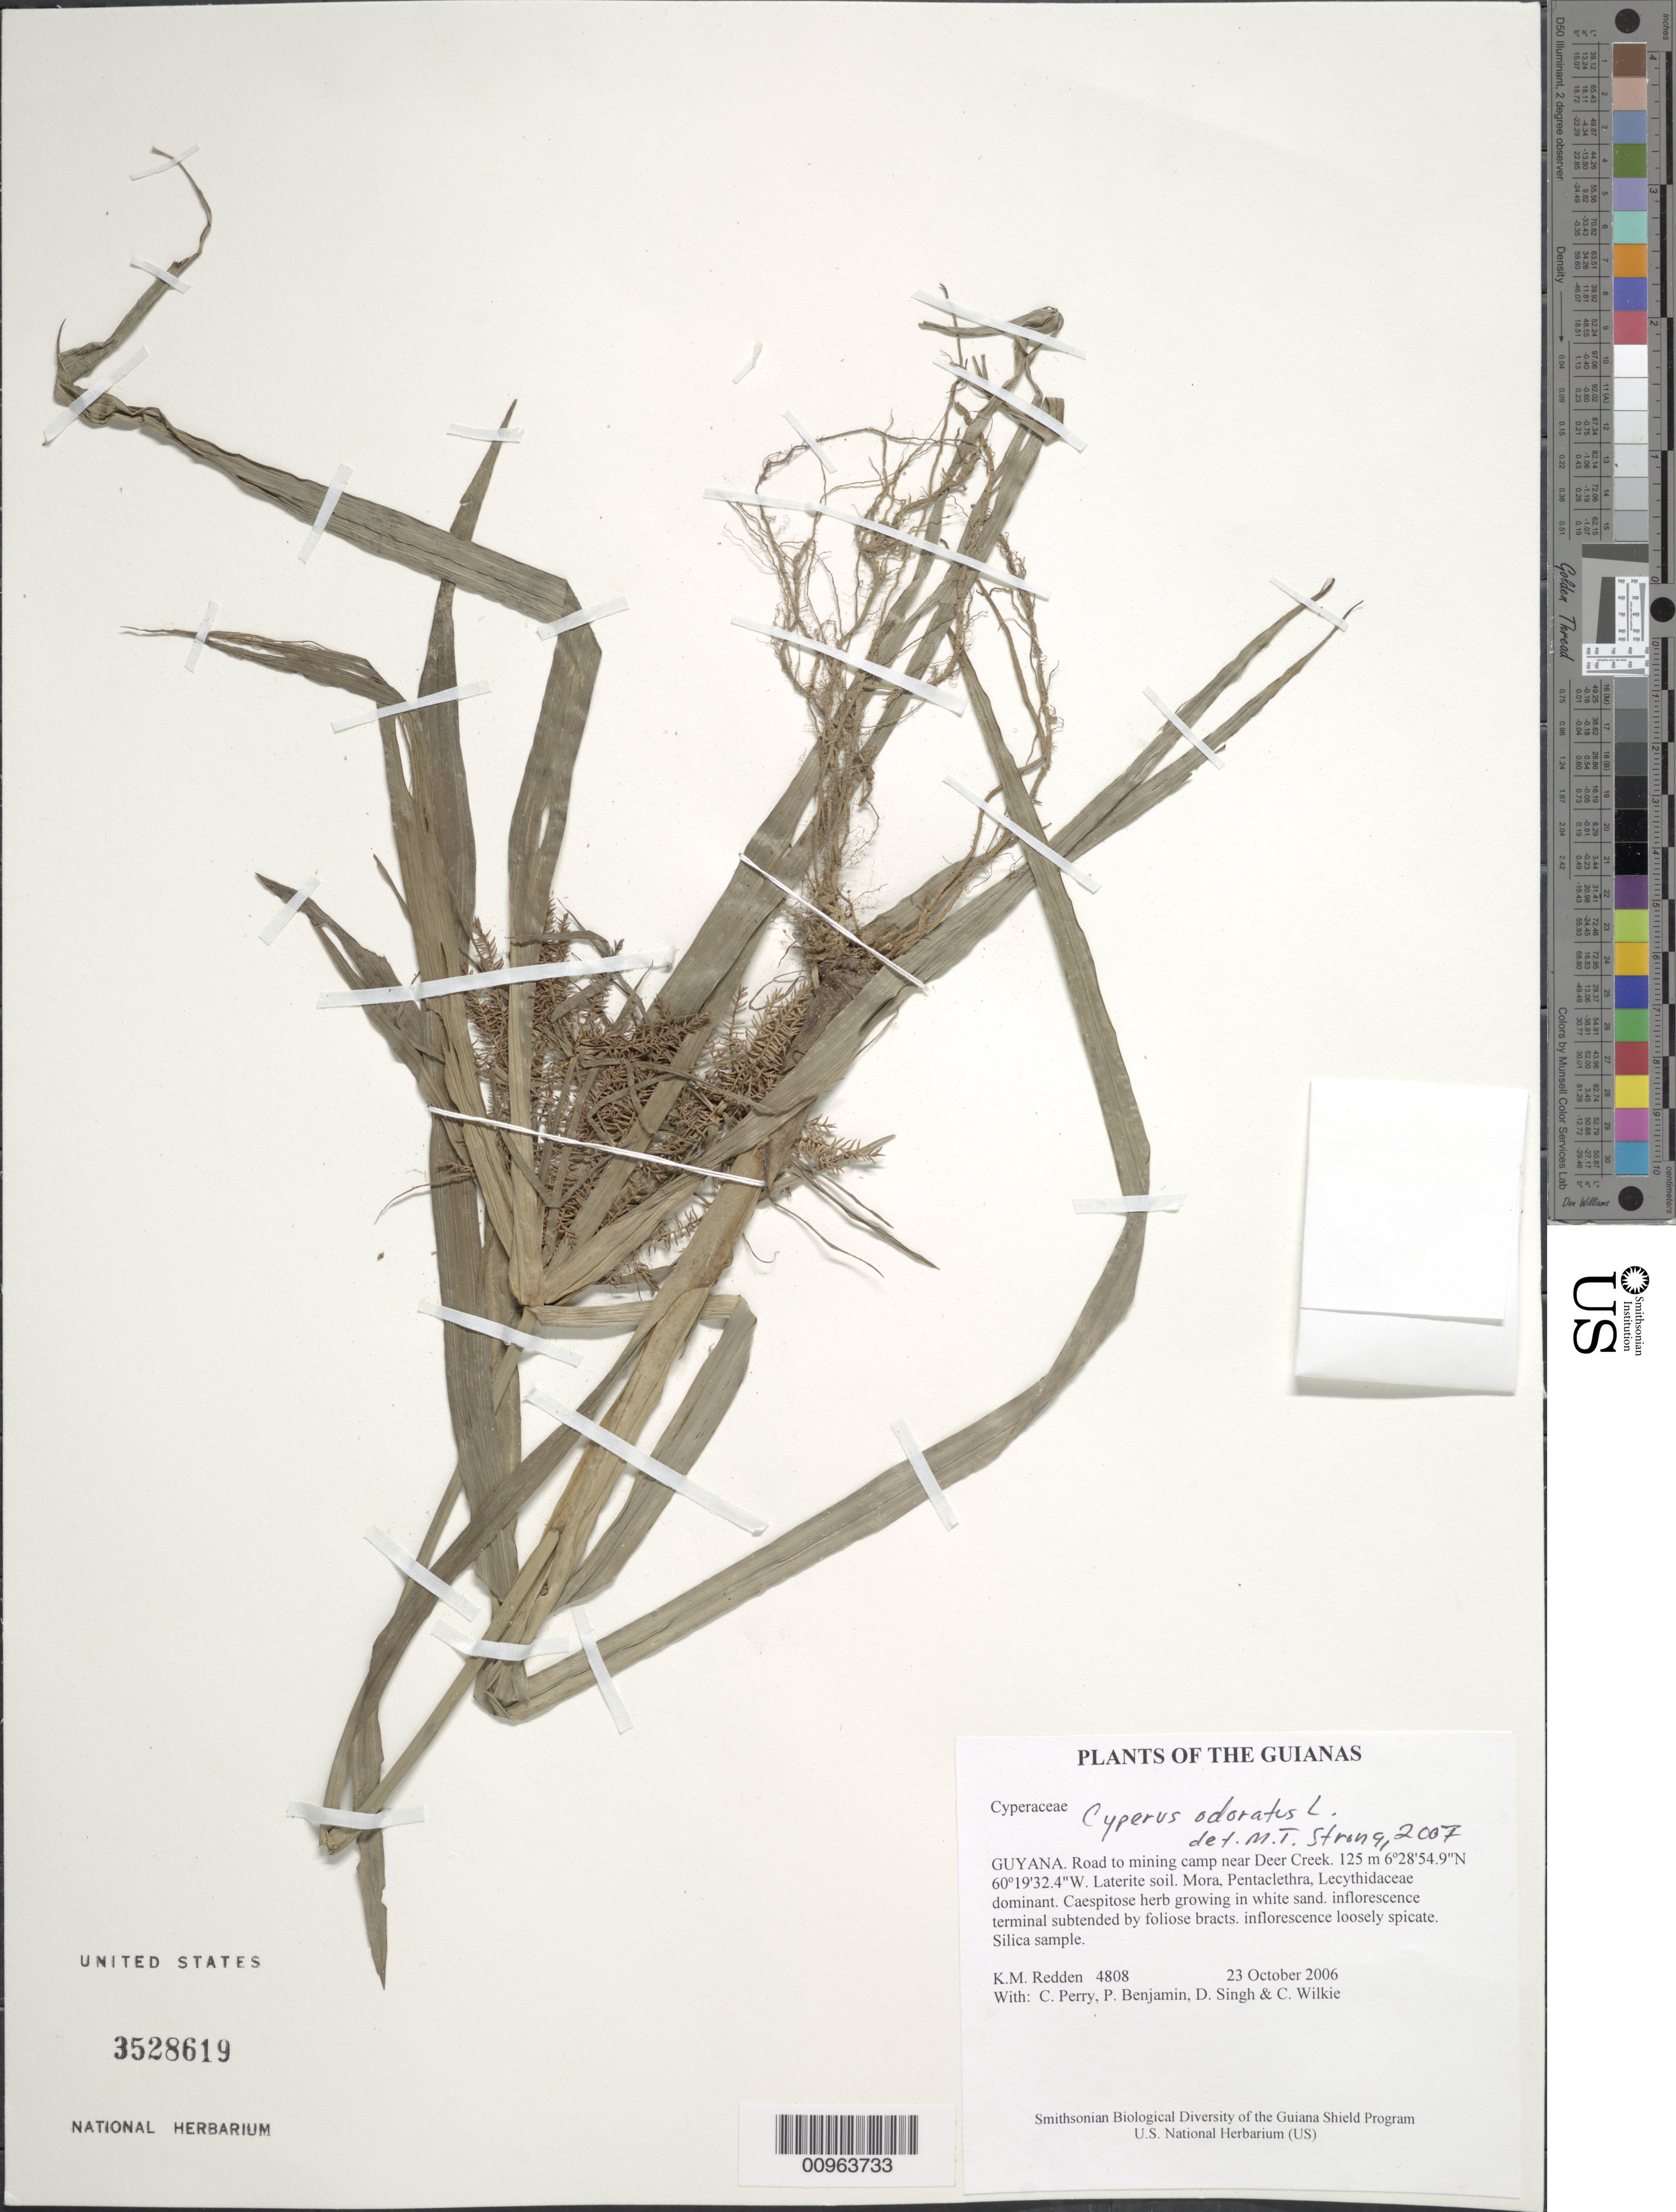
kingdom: Plantae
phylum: Tracheophyta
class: Liliopsida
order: Poales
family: Cyperaceae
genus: Cyperus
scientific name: Cyperus odoratus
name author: L.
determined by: Strong, M. T., (US), Smithsonian Institution - National Museum of Natural History (UNITED STATES)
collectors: K. M. Redden, C. Perry, P. Benjamin, D. Singh & C. Wilkie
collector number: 4808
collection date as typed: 23 October 2006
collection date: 2006-10-23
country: Guyana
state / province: Cuyuni-Mazaruni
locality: Road to mining camp near Deer Creek.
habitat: Laterite soil. Mora, Pentaclethra, Lecythidaceae dominant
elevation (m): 125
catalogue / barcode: US 3528619